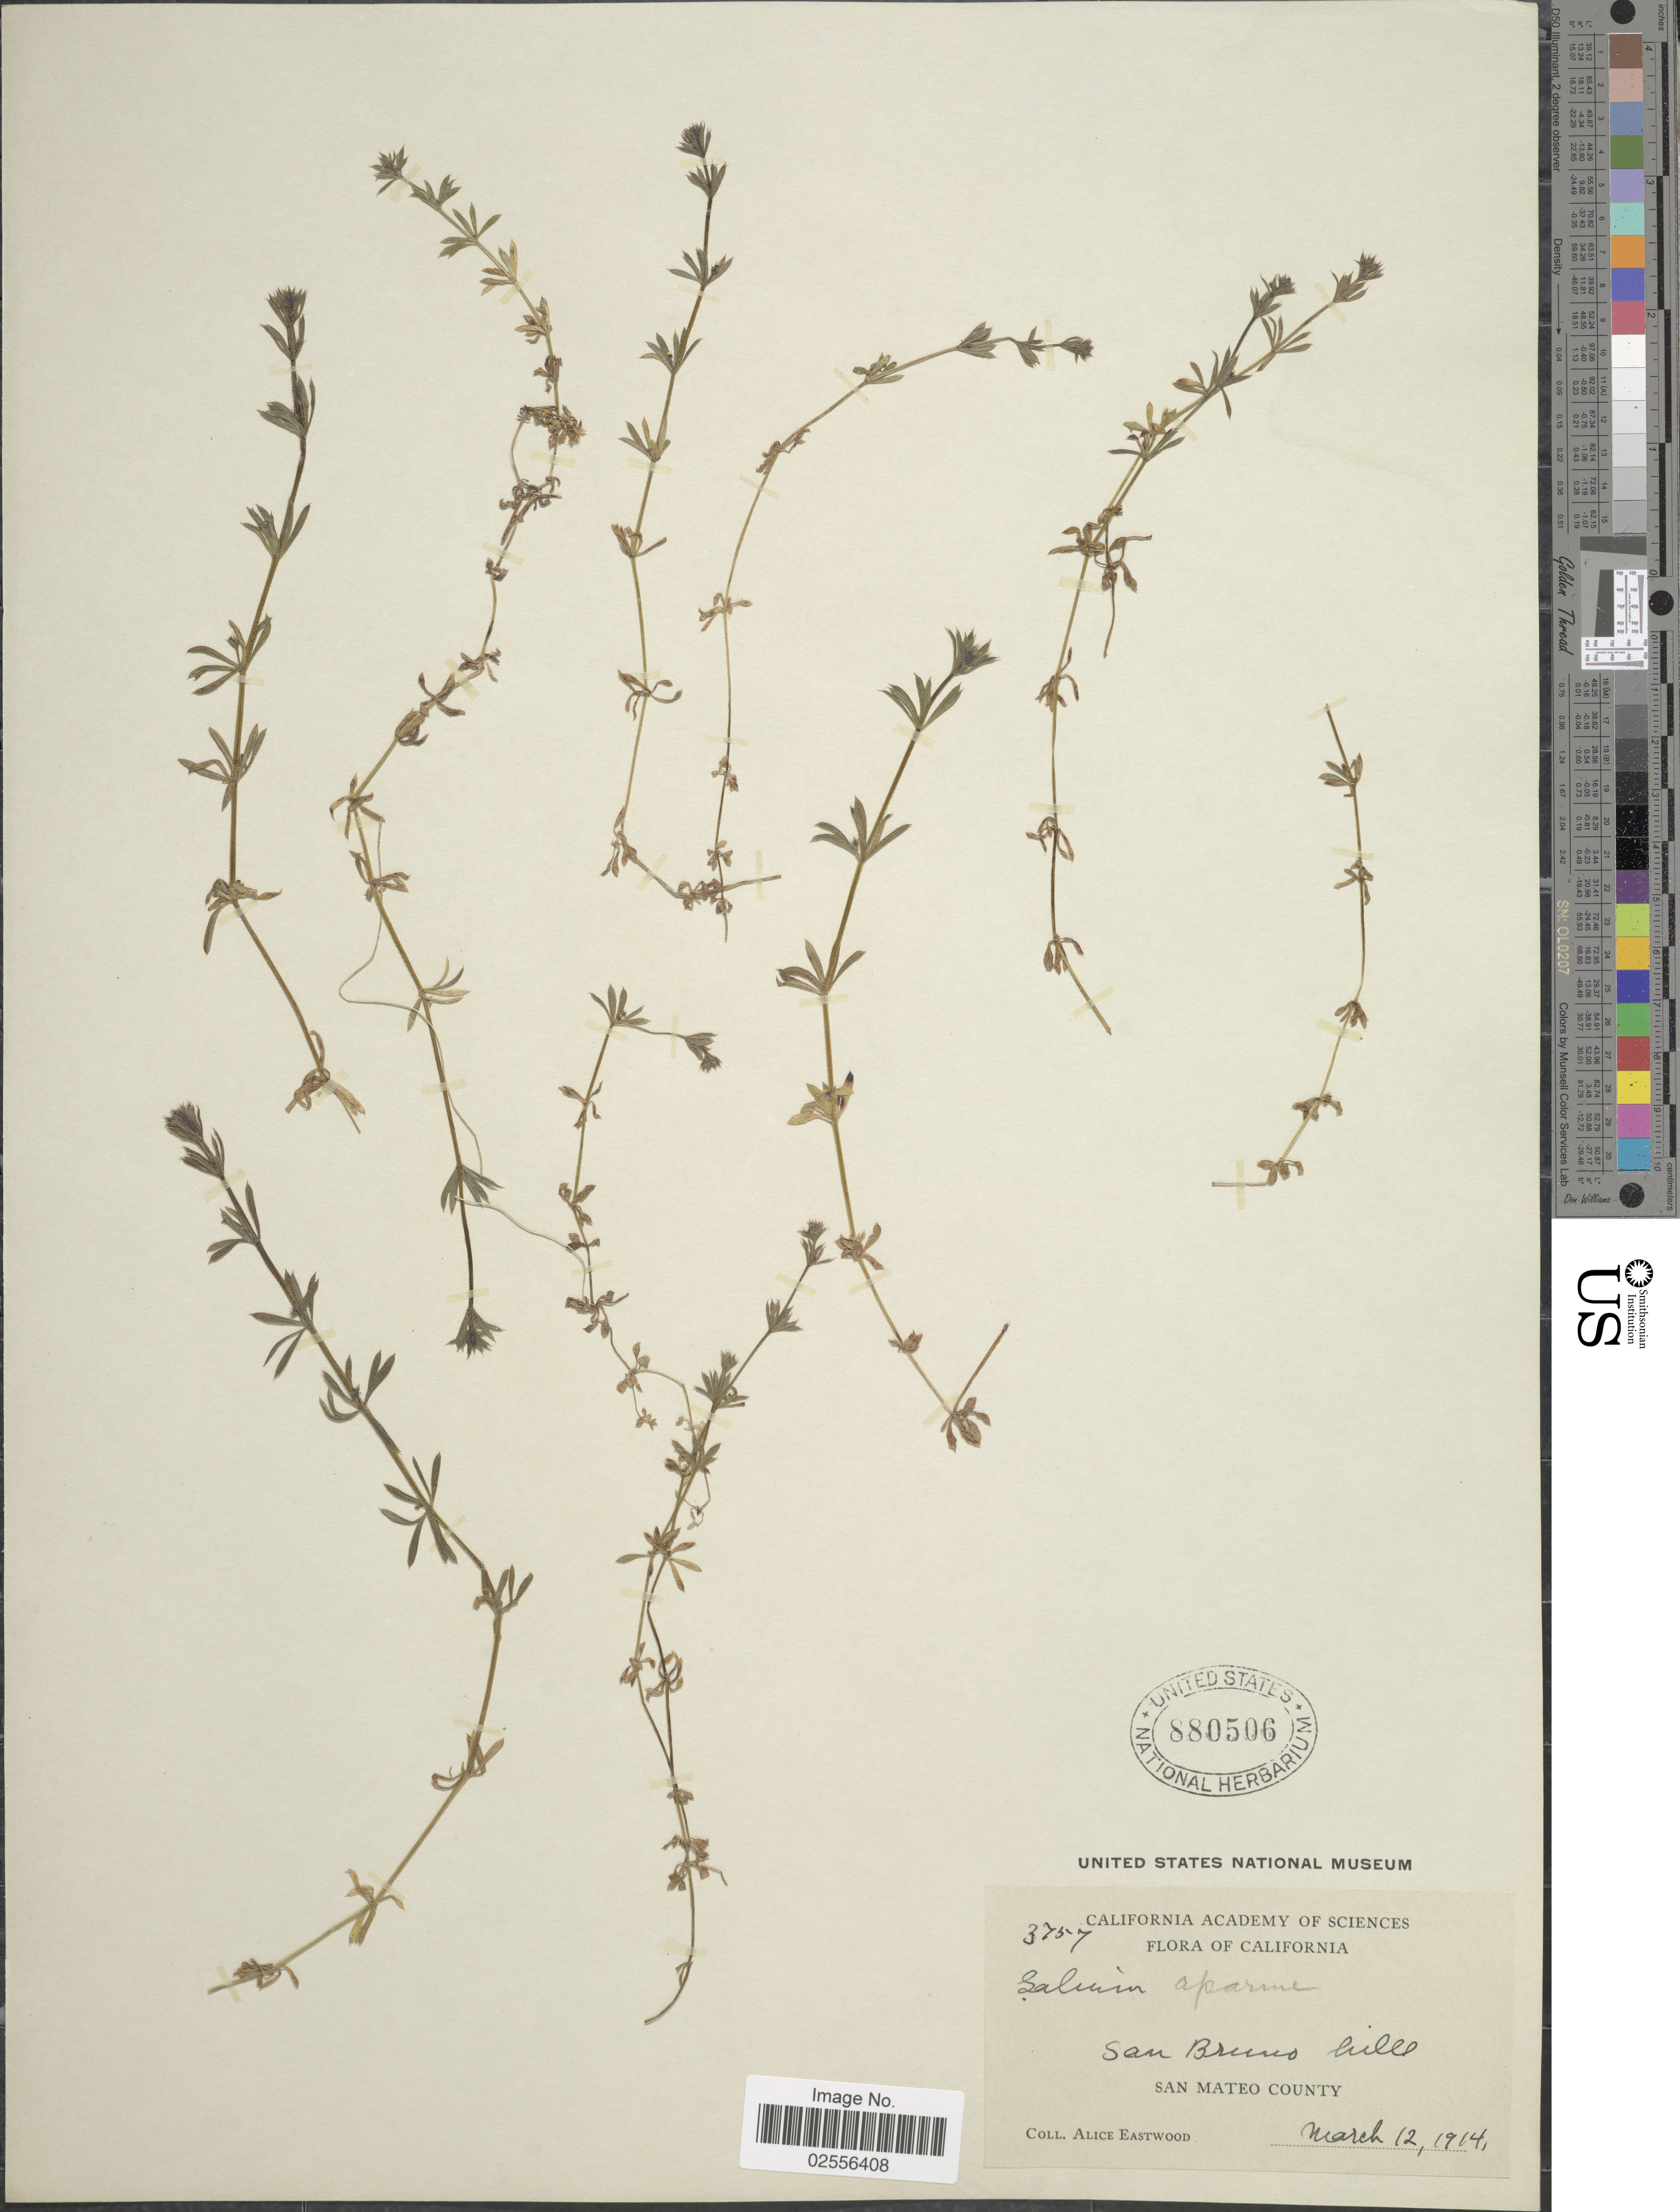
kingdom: Plantae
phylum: Tracheophyta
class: Magnoliopsida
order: Gentianales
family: Rubiaceae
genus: Galium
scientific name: Galium aparine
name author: L.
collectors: A. Eastwood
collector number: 3757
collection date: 1914-03-12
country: United States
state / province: California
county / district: San Mateo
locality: San Bruno hill. San Mateo County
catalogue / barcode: US 880506